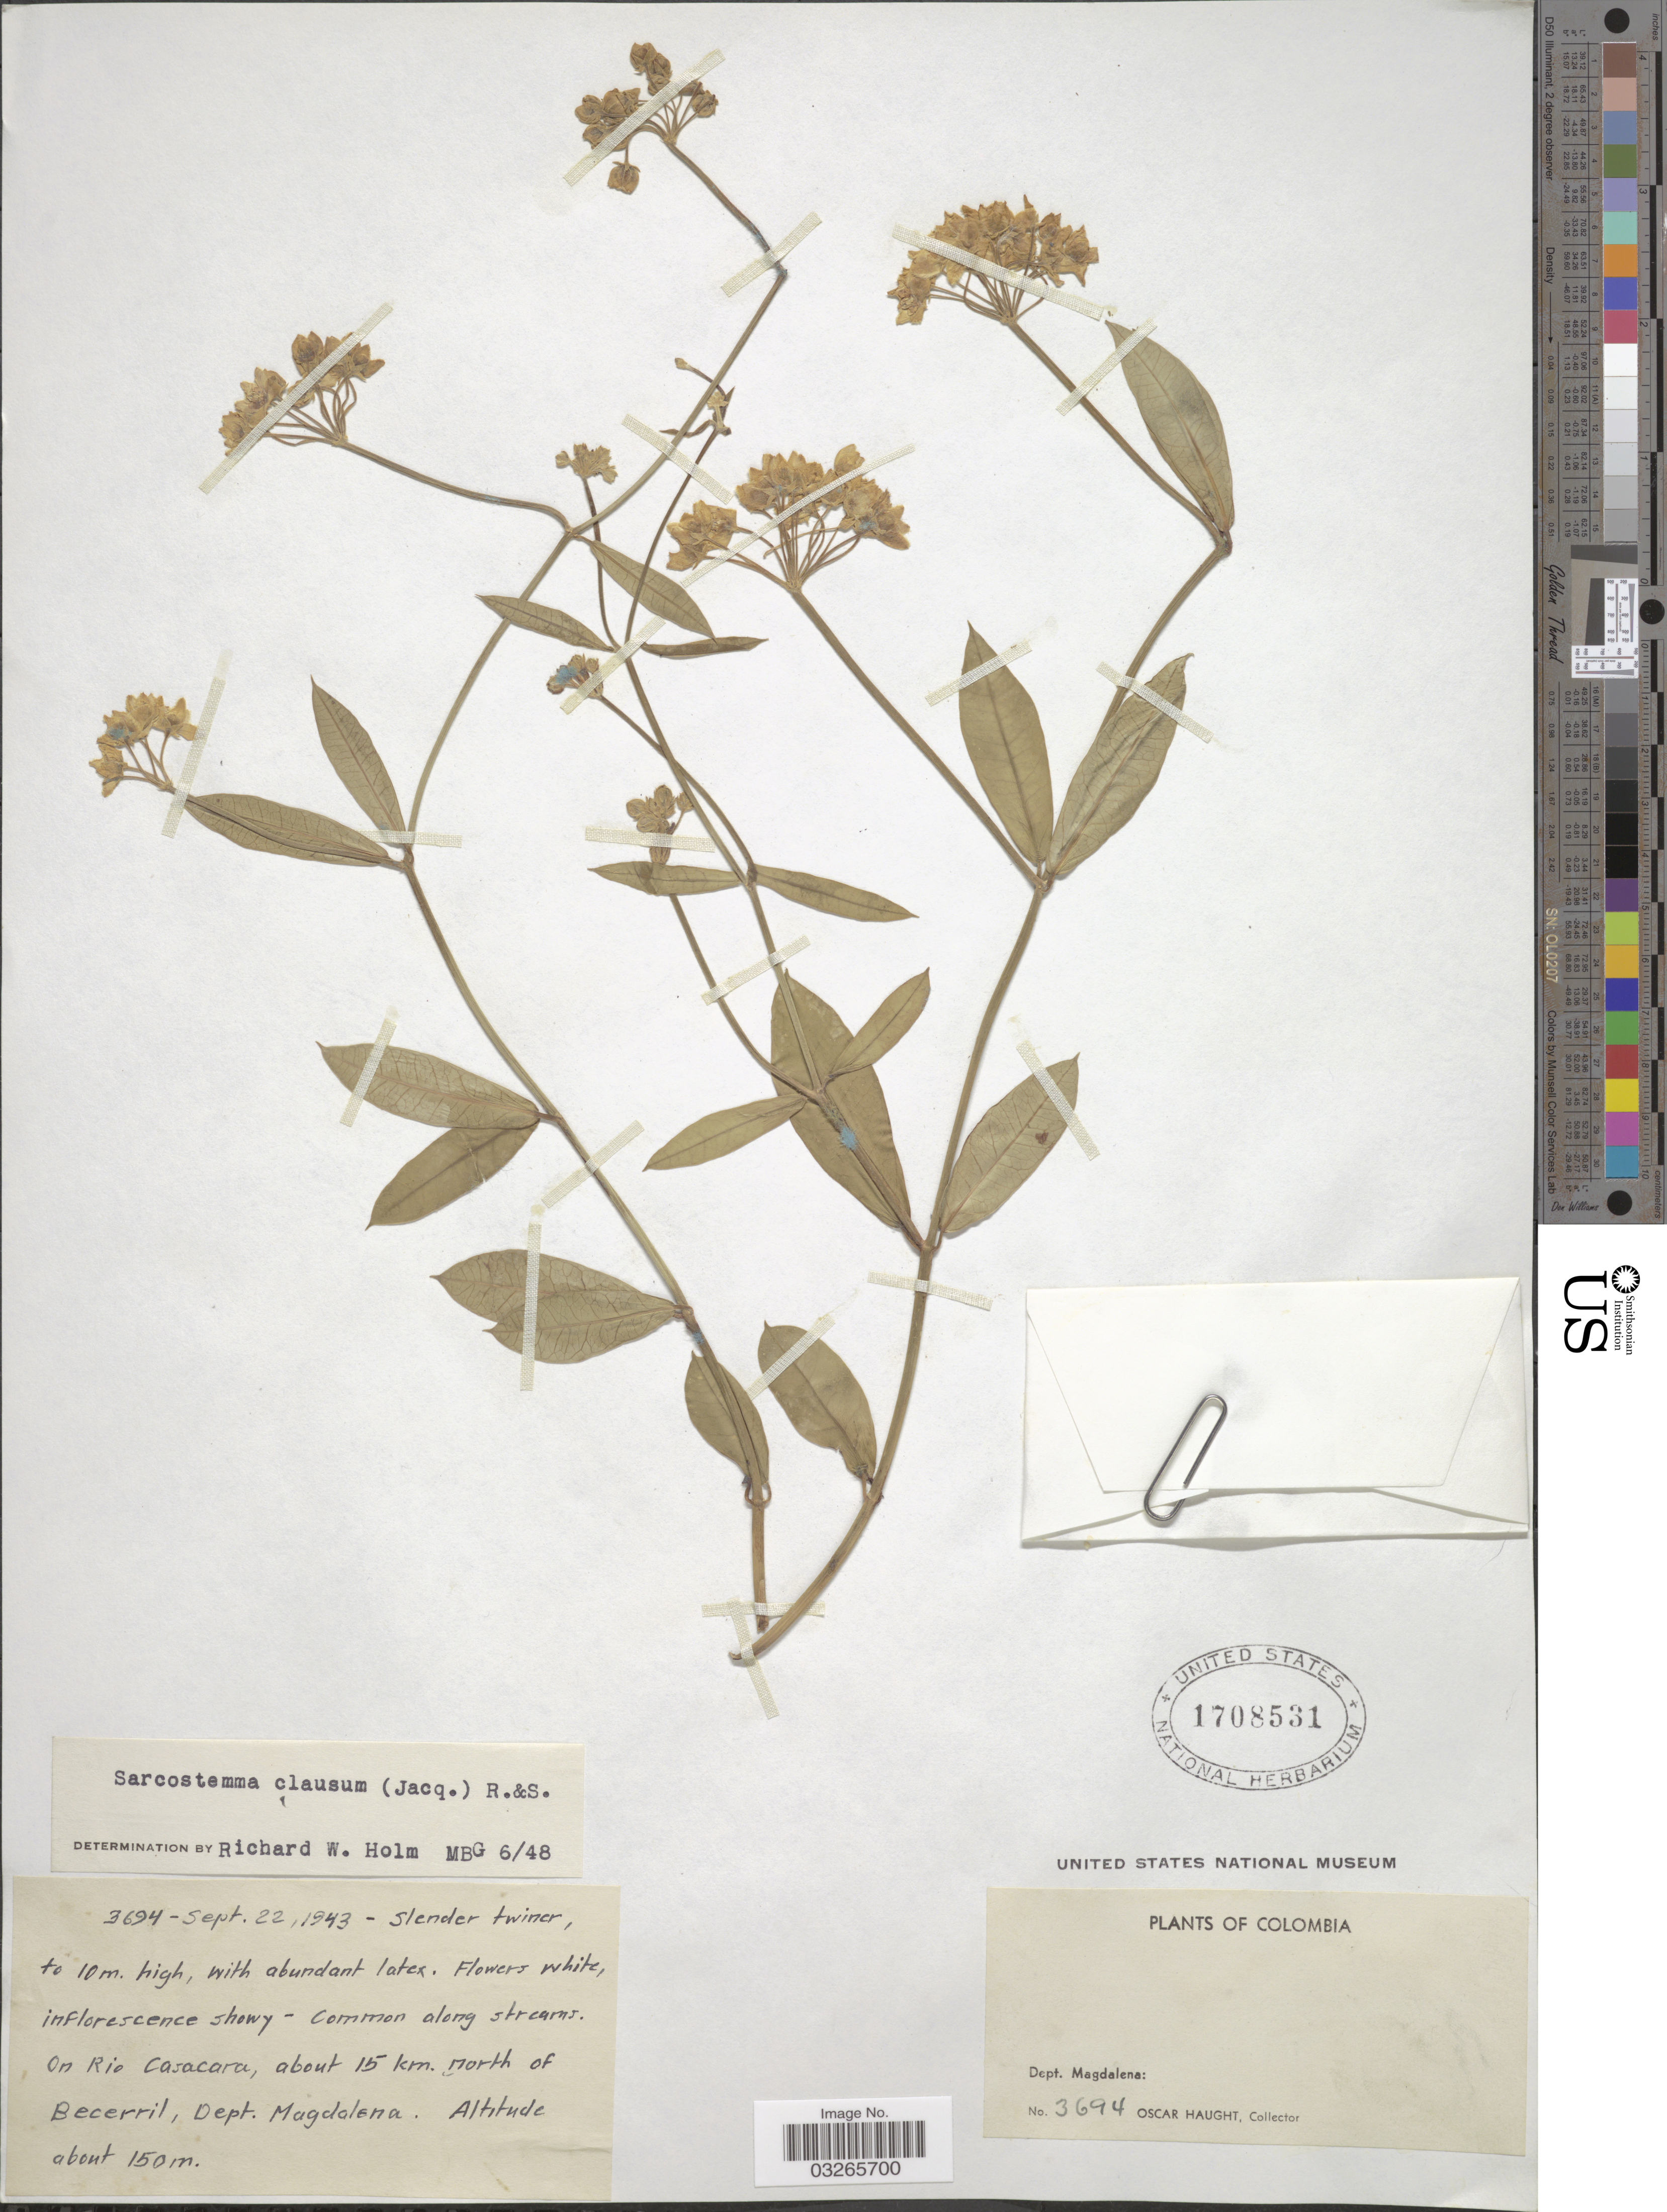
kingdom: Plantae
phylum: Tracheophyta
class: Magnoliopsida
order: Gentianales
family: Apocynaceae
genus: Sarcostemma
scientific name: Sarcostemma clausum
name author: (Jacq.) Schult.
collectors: O. Haught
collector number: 3694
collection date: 1943-09-22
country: Colombia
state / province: Magdalena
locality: Dept. Magdalena. On Rio Casacara, about 15 km. north of Becerril, Dept. Magdalena.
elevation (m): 150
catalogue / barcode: US 1708531